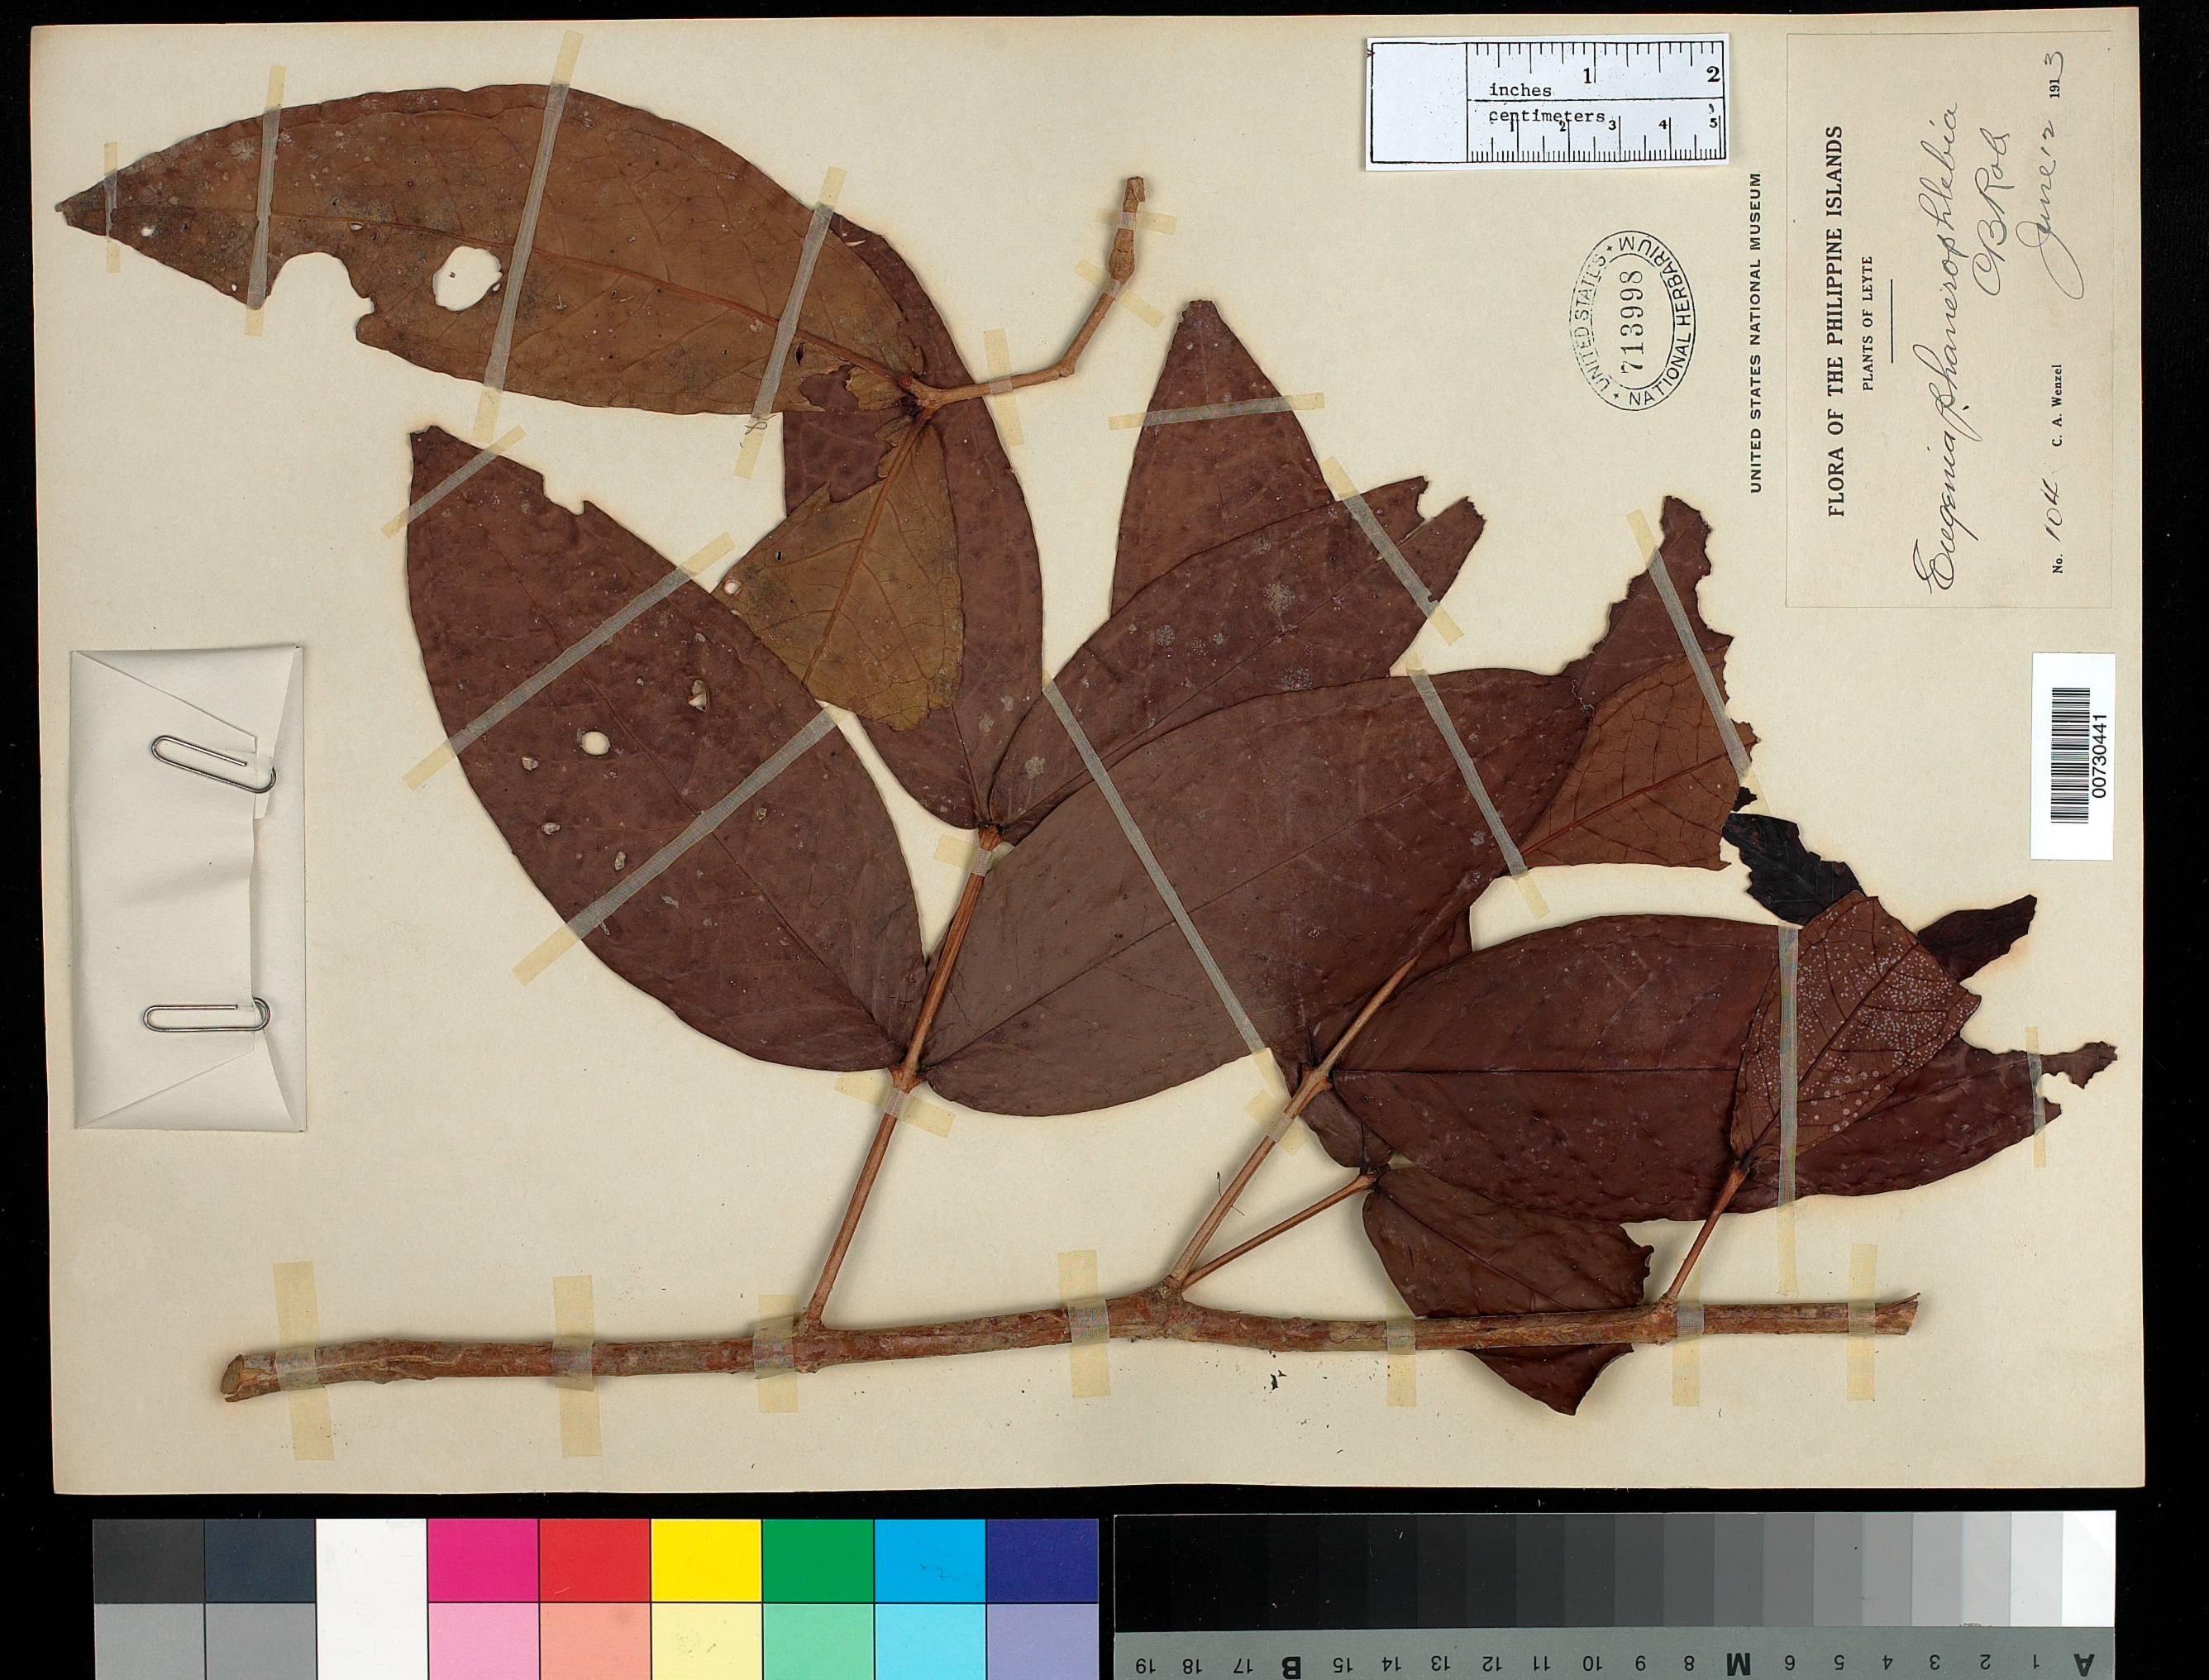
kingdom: Plantae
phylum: Tracheophyta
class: Magnoliopsida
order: Myrtales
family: Myrtaceae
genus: Syzygium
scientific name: Syzygium phanerophlebium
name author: (C.B. Rob.) Merr.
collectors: C. Wenzel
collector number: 104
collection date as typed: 12 Jun 1913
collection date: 1913-06-12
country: Philippines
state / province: Eastern Visayas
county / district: Leyte / Southern Leyte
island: Leyte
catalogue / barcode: US 713998